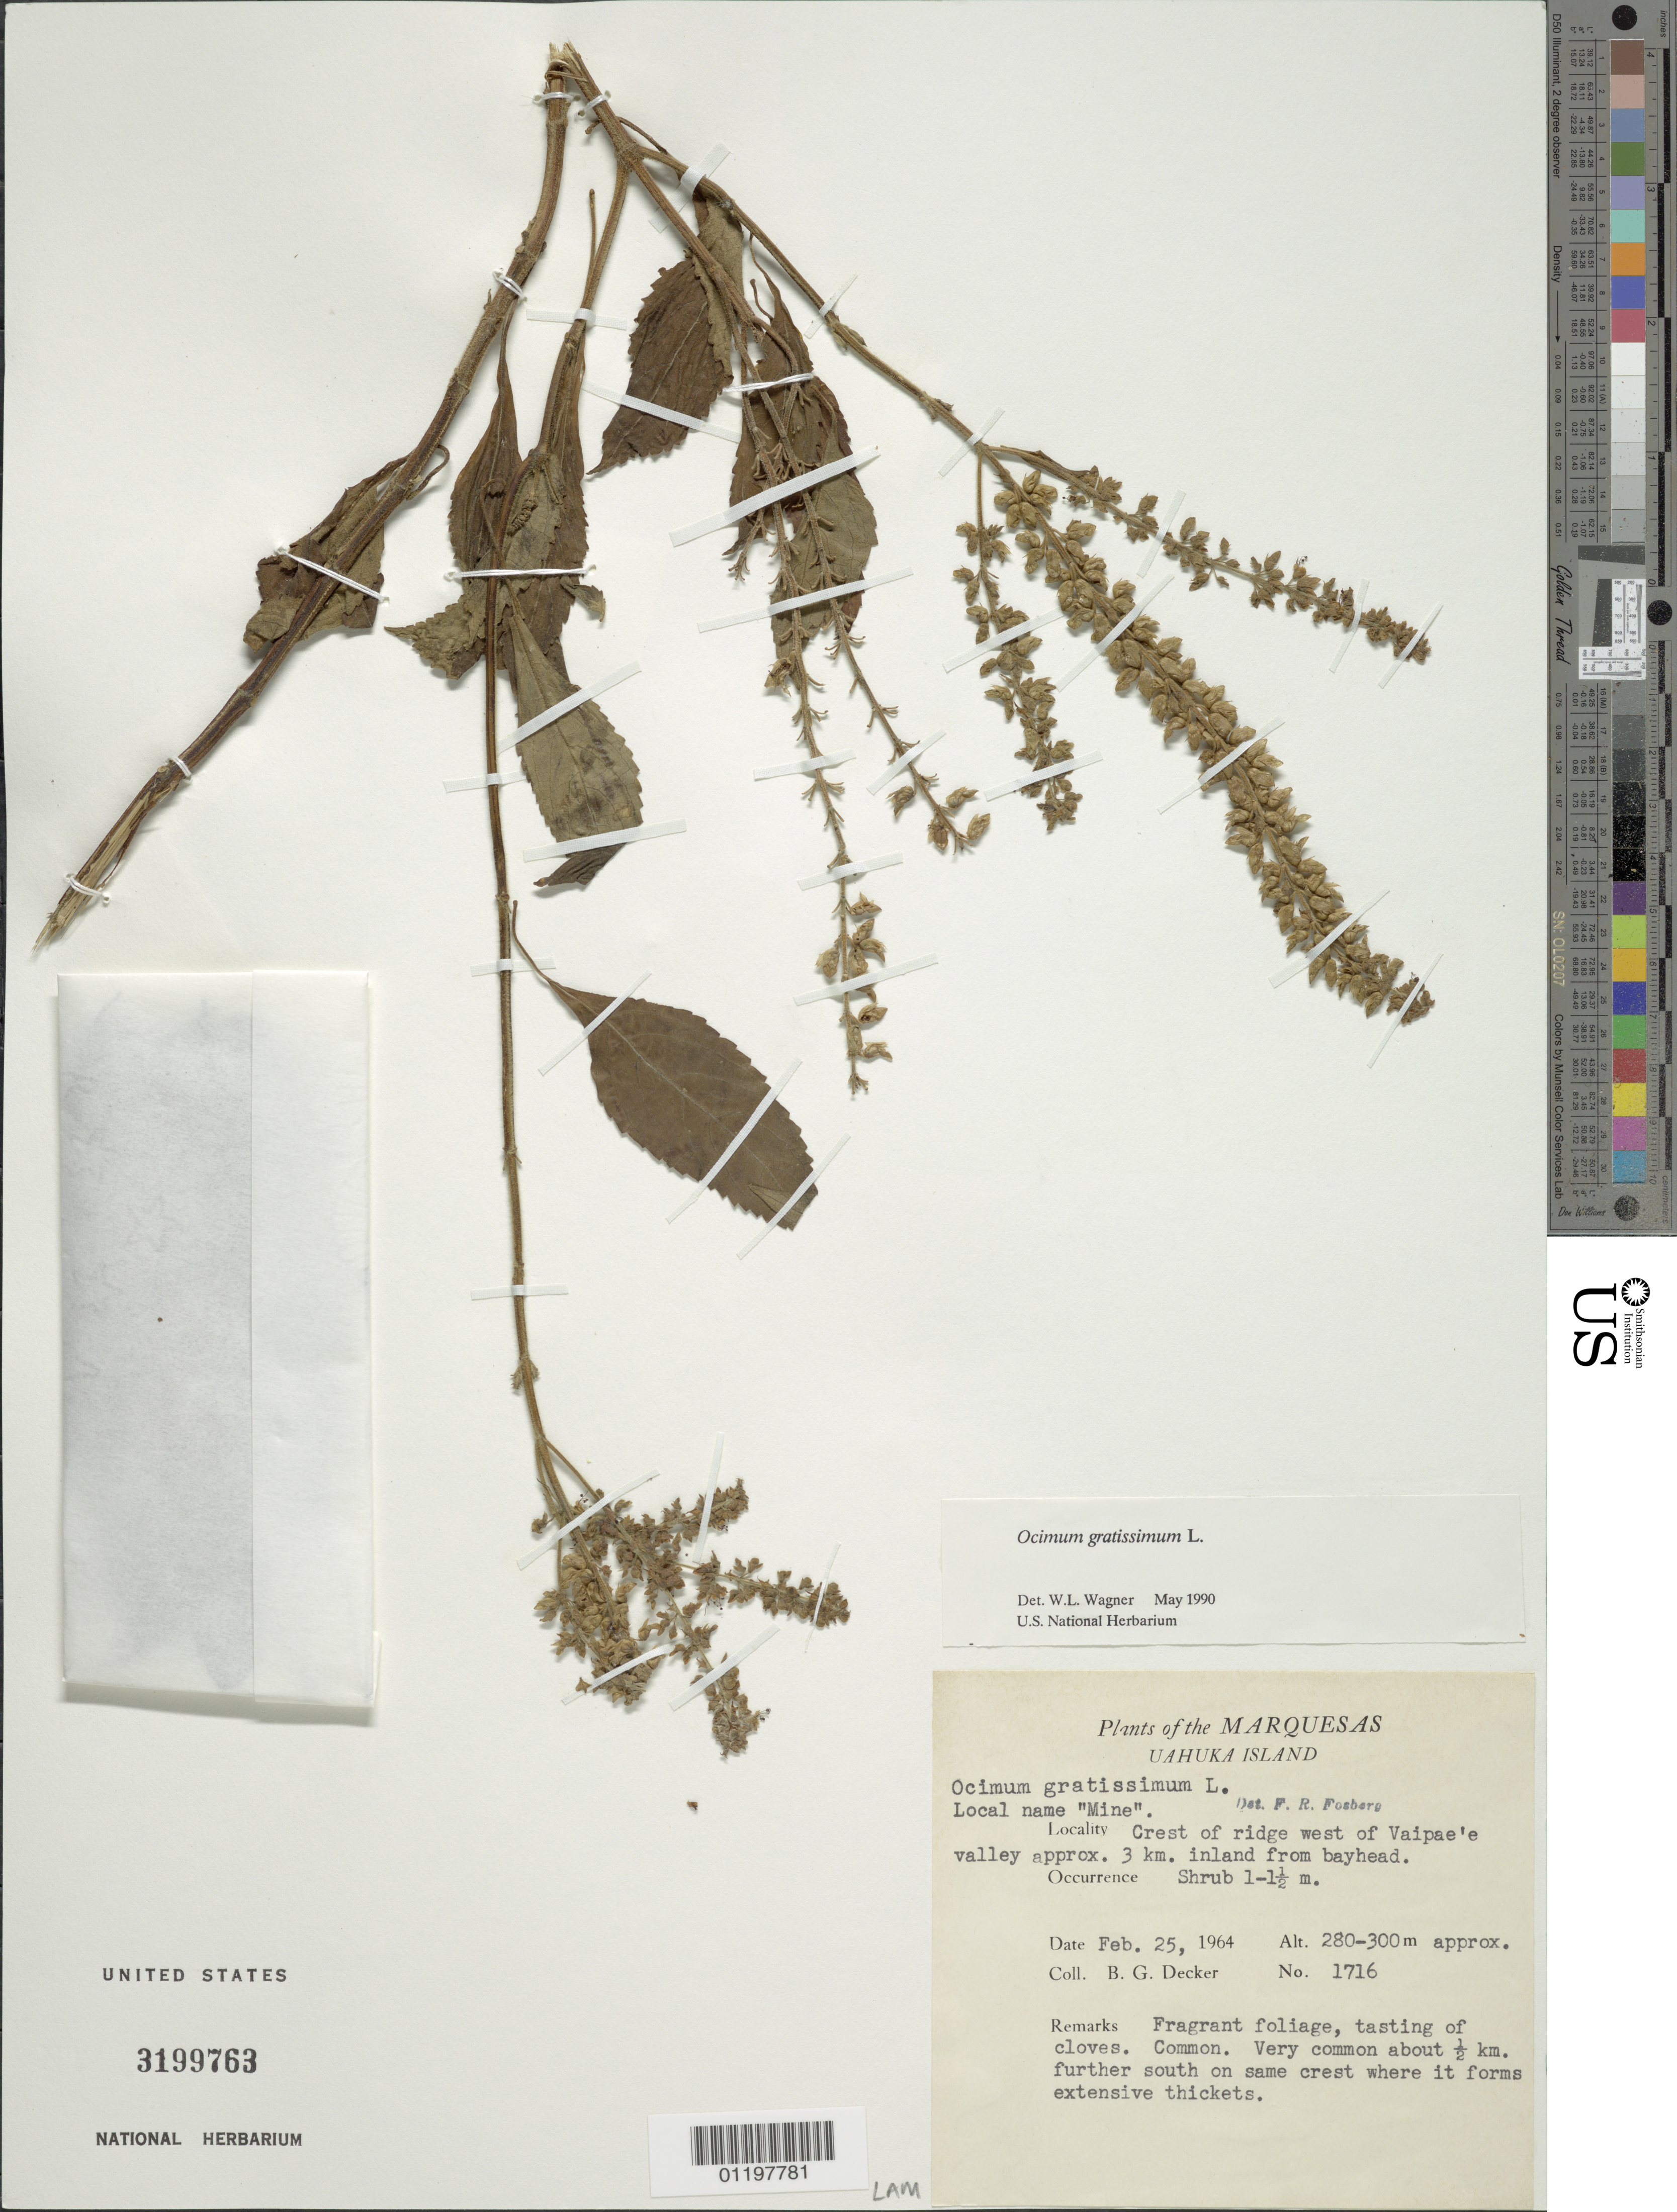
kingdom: Plantae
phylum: Tracheophyta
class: Magnoliopsida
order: Lamiales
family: Lamiaceae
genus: Ocimum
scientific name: Ocimum gratissimum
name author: L.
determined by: Wagner, W. L., (BOT), Smithsonian Institution - National Museum of Natural History (UNITED STATES)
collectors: B. G. Decker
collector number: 1716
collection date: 1964-02-25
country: French Polynesia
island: Ua Huka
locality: crest of ridge W of Vaipae'e Valley, 3 km inland from bayhead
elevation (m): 280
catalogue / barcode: US 3199763